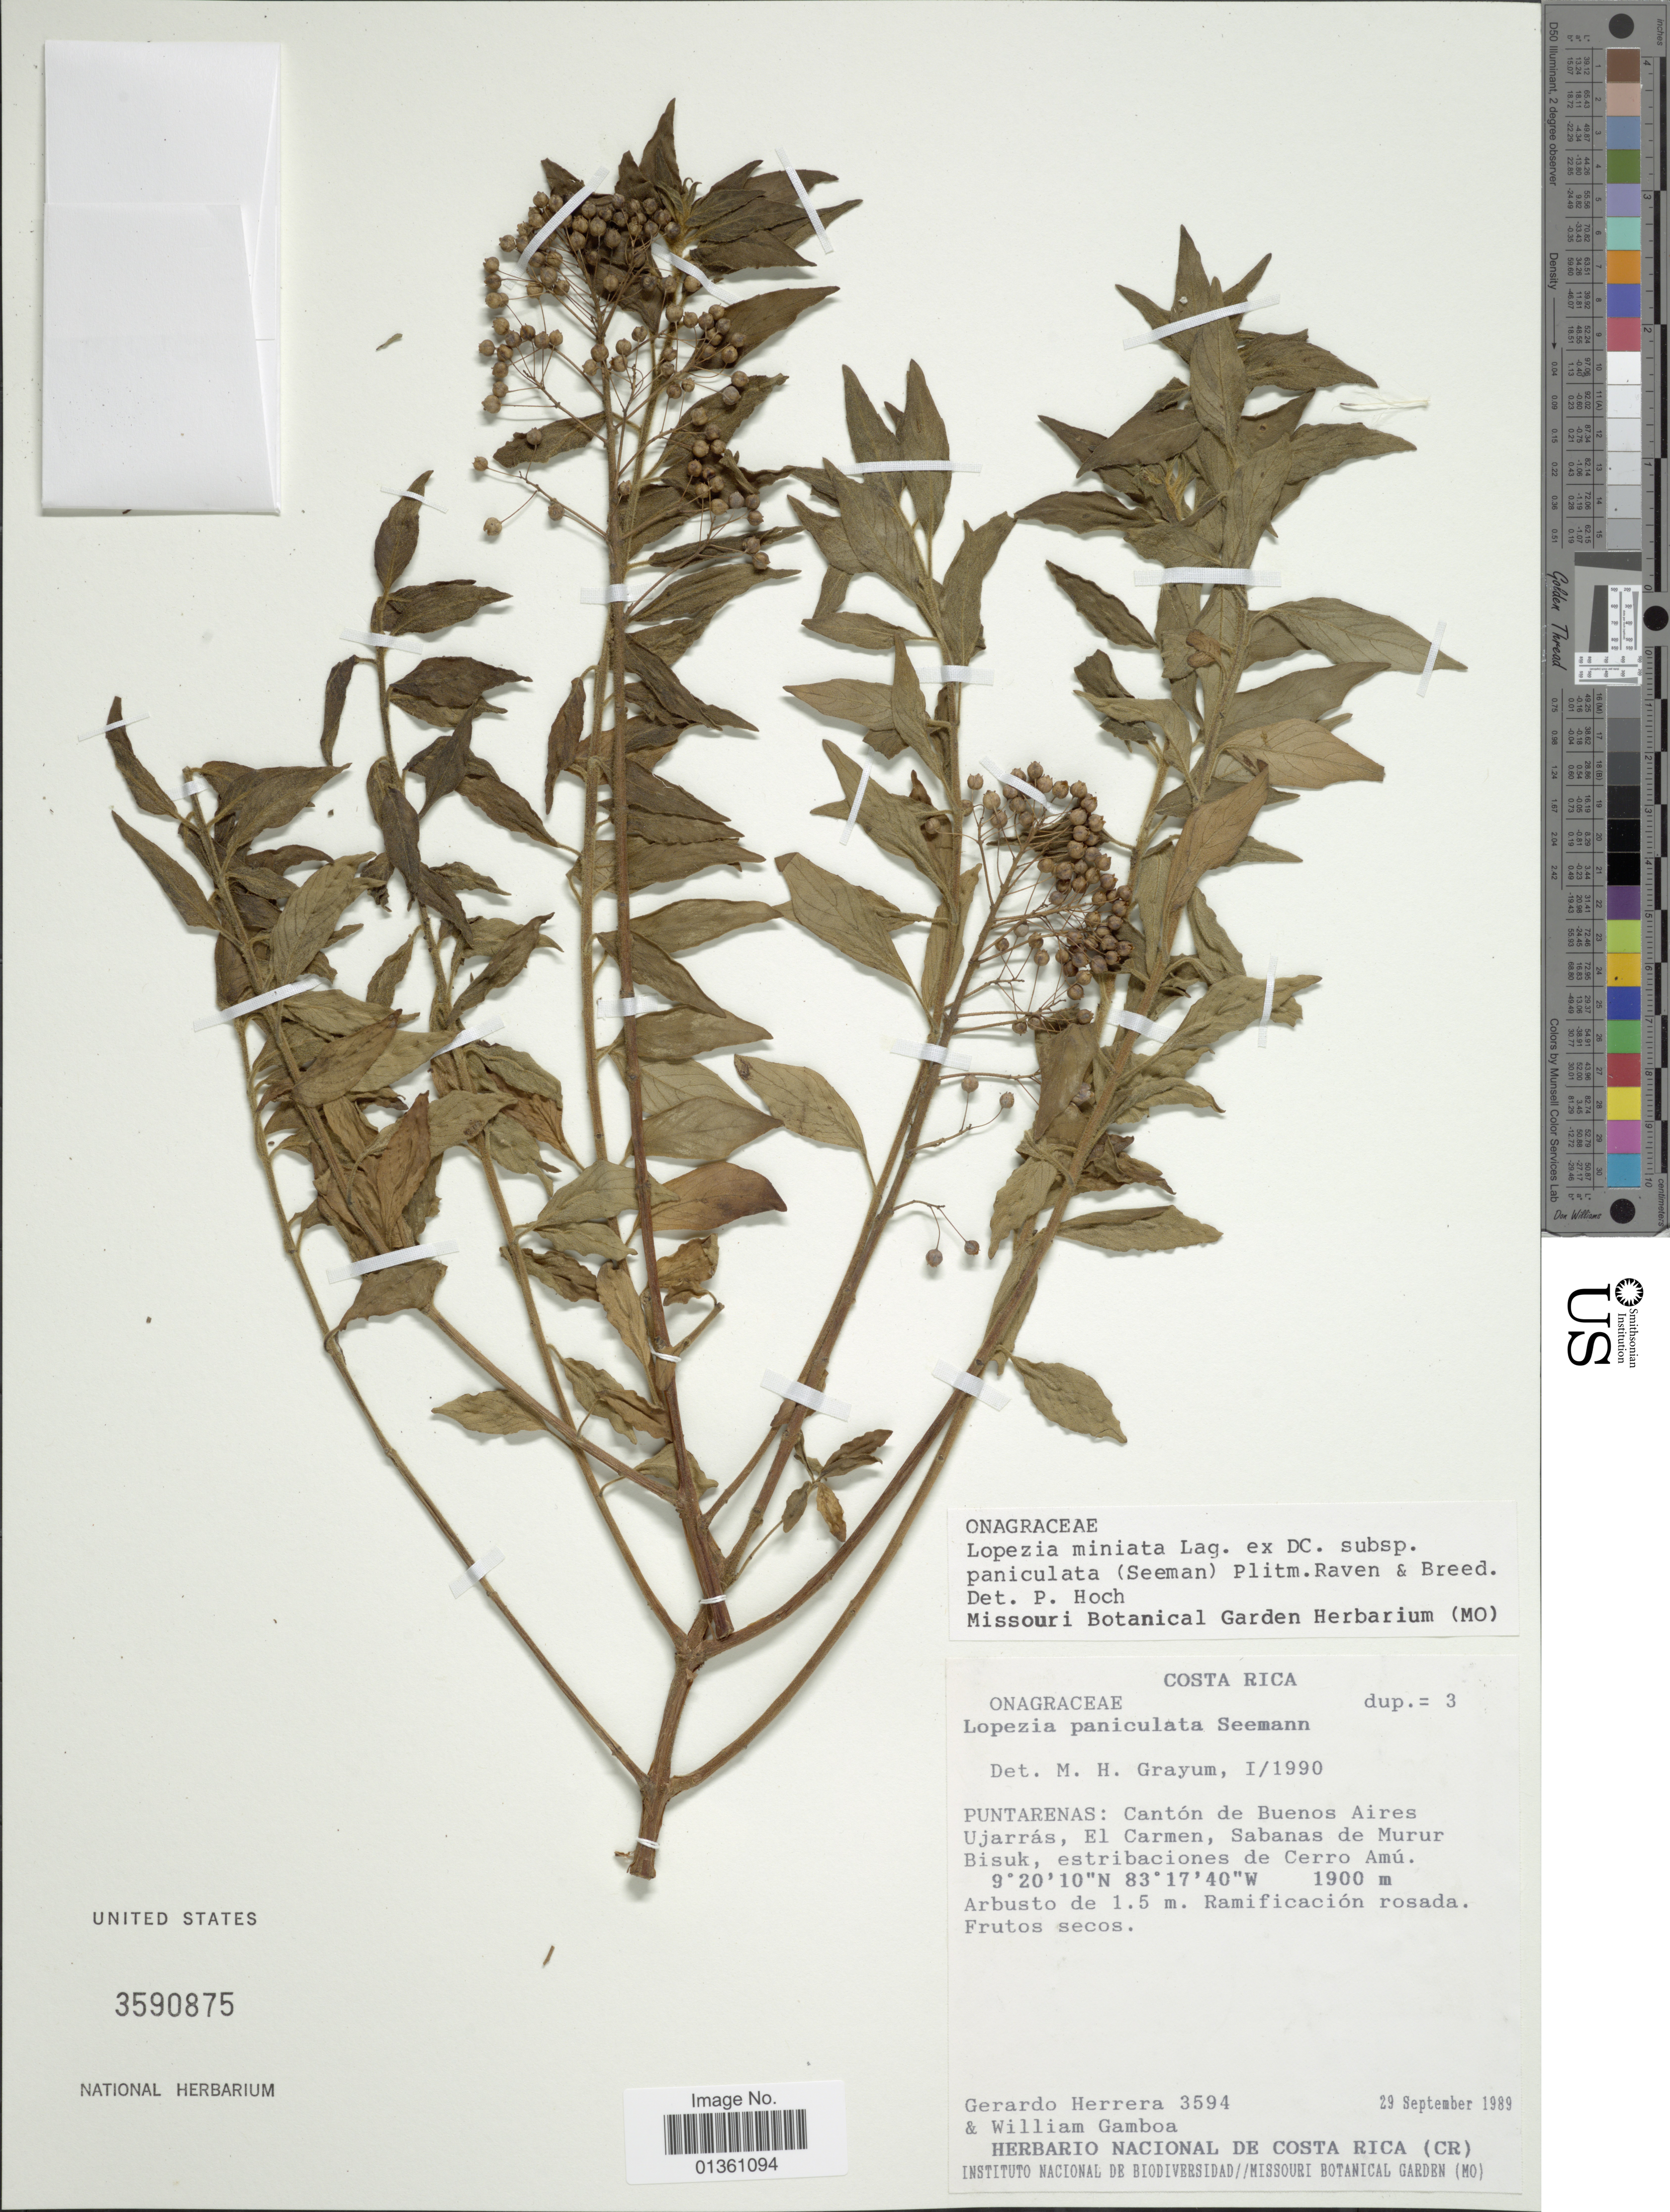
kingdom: Plantae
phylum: Tracheophyta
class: Magnoliopsida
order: Myrtales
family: Onagraceae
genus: Lopezia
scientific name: Lopezia miniata subsp. paniculata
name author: (Seem.) Plitmann et al.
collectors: G. Herrera & W. Gamboa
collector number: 3594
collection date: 1989-09-29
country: Costa Rica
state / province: Puntarenas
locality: Cantón de Buenos Aires Ujarrás, El Carmen, Sabanas de Murur Bisuk, estribaciones de Cerro Amú.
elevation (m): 1900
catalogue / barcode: US 3590875